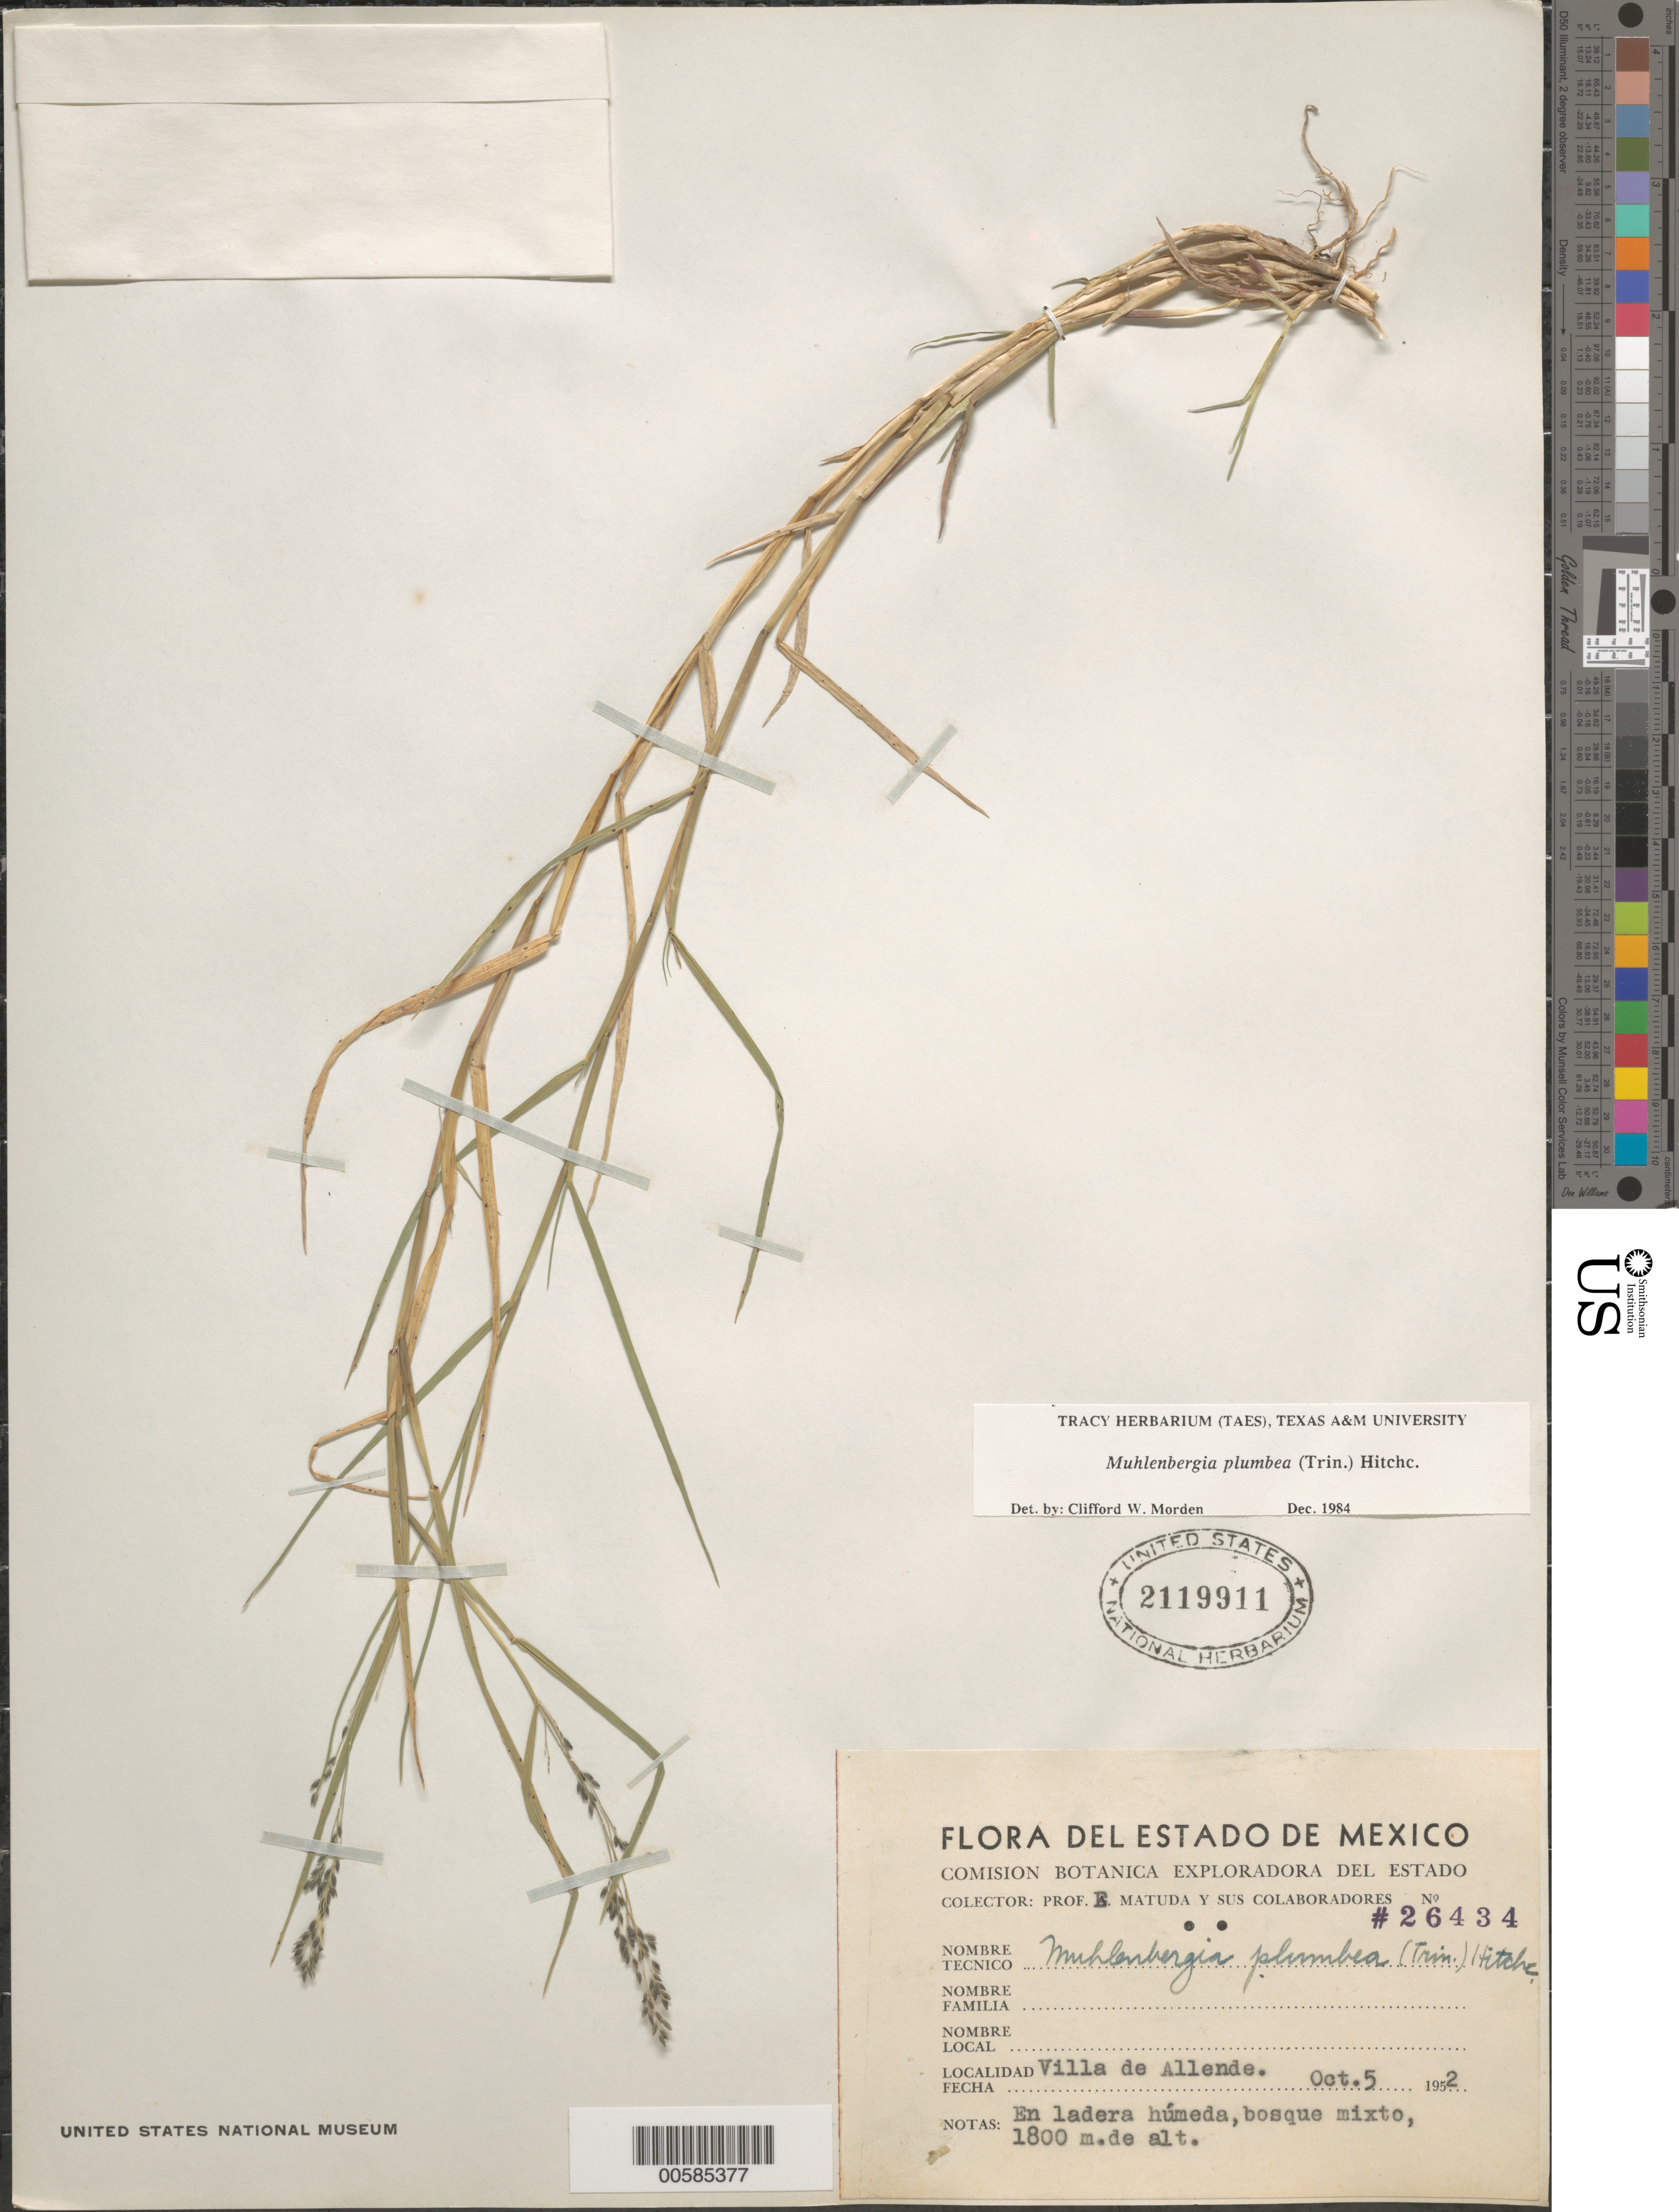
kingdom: Plantae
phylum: Tracheophyta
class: Liliopsida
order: Poales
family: Poaceae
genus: Muhlenbergia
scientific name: Muhlenbergia plumbea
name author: (Trin.) Hitchc.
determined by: Morden, C. W.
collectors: E. Matuda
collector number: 26434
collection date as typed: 5 Oct 1952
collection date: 1952-10-05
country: Mexico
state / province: México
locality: Villa de Allende.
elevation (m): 1800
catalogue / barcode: US 2119911